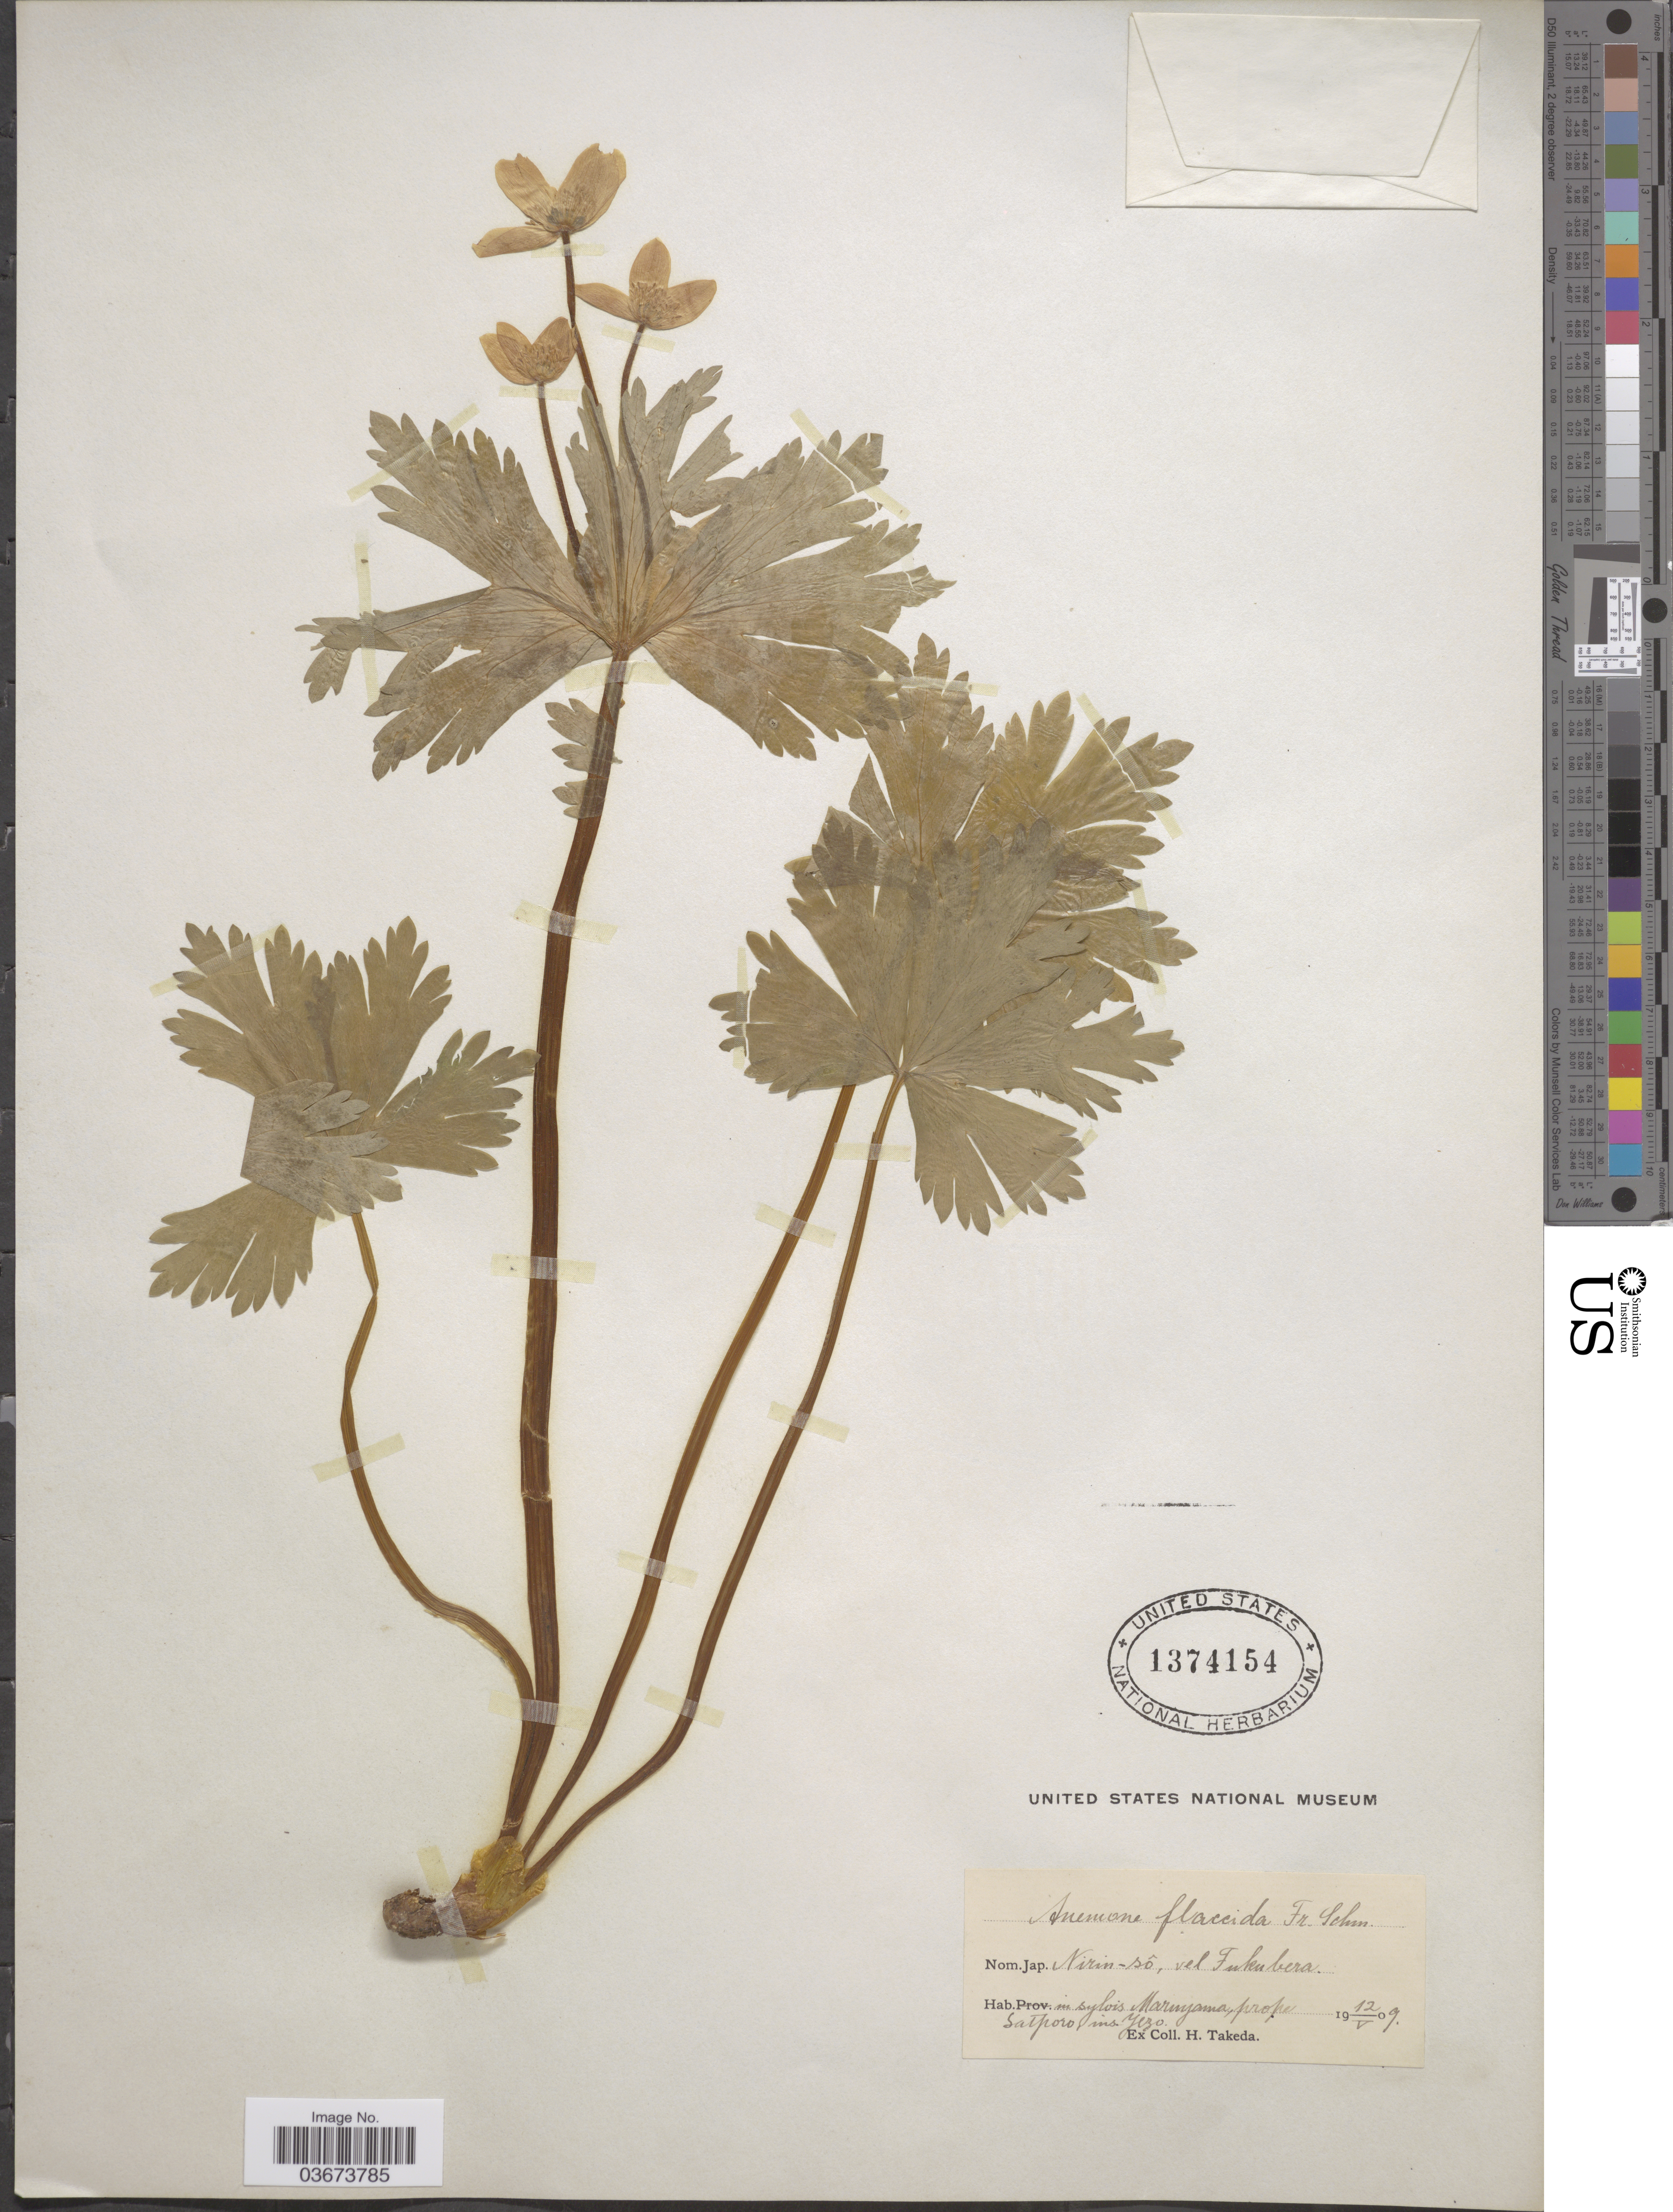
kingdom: Plantae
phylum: Tracheophyta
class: Magnoliopsida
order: Ranunculales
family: Ranunculaceae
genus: Anemone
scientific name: Anemone flaccida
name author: F. Schmidt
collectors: H. Takeda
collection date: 1909-05-12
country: Japan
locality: In sulvis Maruyama, prope Sapporo ins. Yezo.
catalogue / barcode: US 1374154